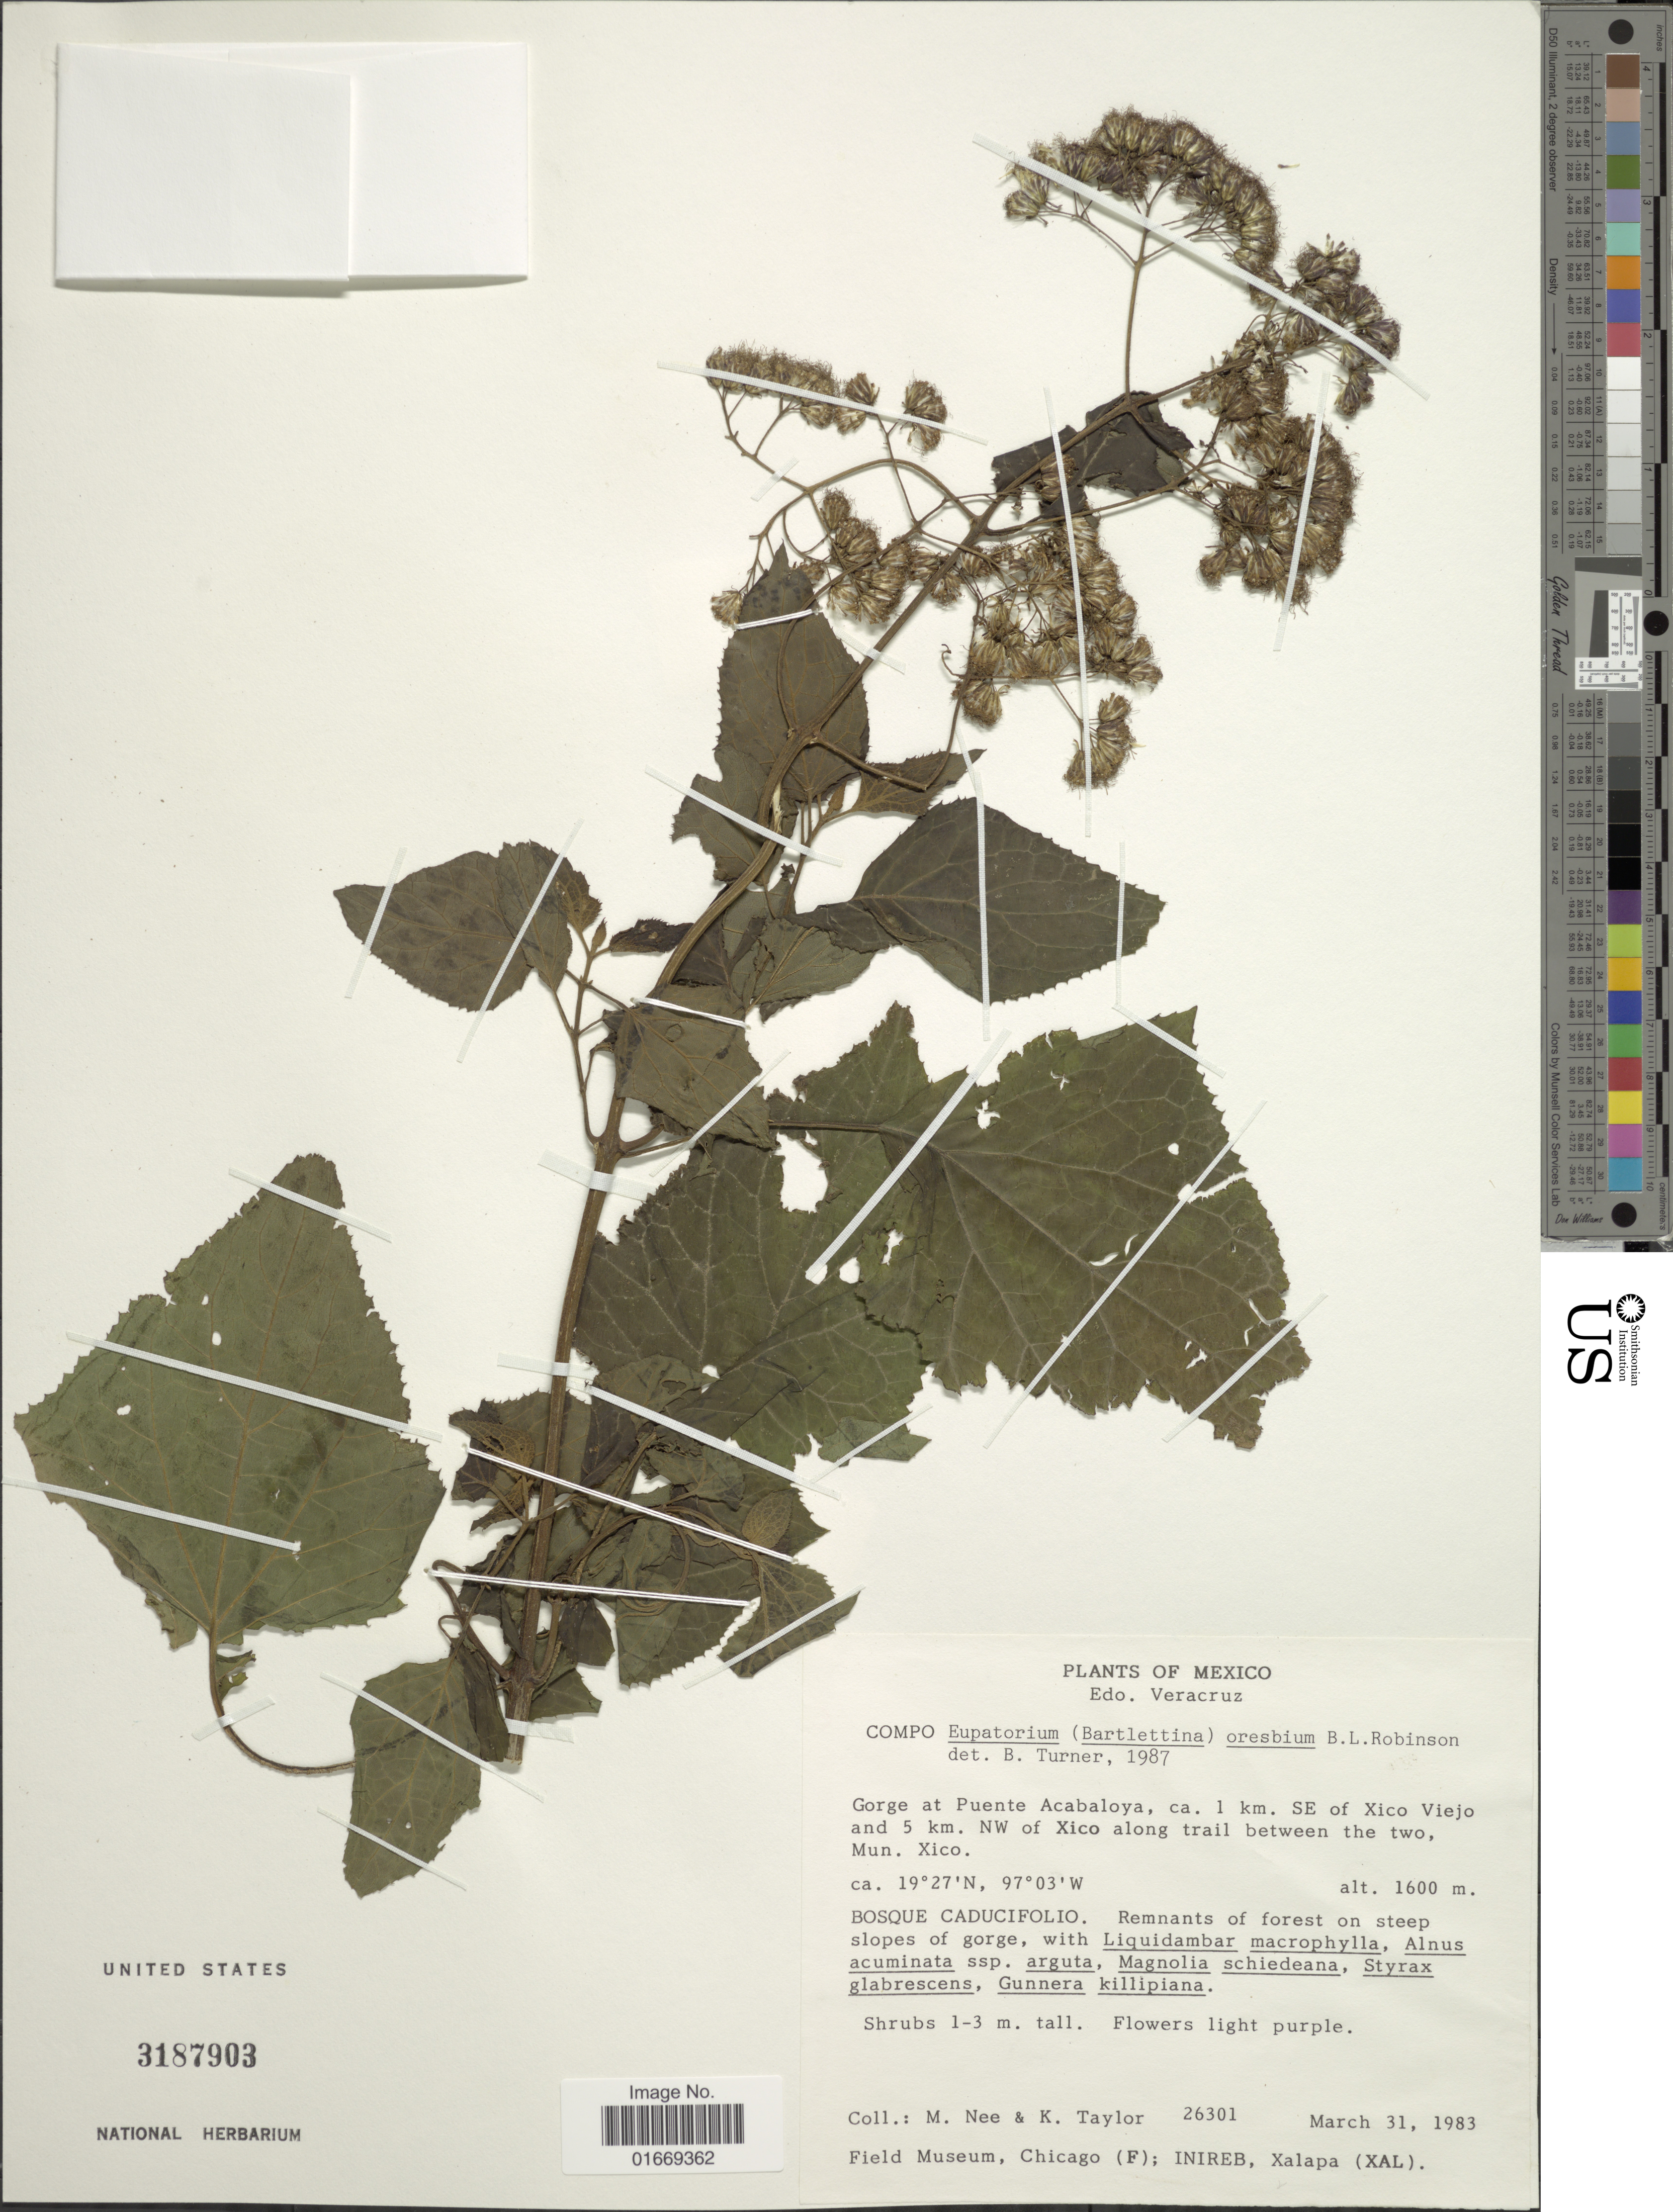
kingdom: Plantae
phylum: Tracheophyta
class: Magnoliopsida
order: Asterales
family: Asteraceae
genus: Bartlettina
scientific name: Bartlettina oresbia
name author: (B.L. Rob.) R.M. King & H. Rob.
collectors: M. Nee & K. Taylor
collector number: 26301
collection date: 1983-03-31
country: Mexico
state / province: Veracruz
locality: Edo. Veracruz. Gorge at Puente Acabaloya, ca. 1 km. SE of Xico Viejo and 5 km. NW of Xico along trail between the two, Mun. Xico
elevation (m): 1600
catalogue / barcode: US 3187903